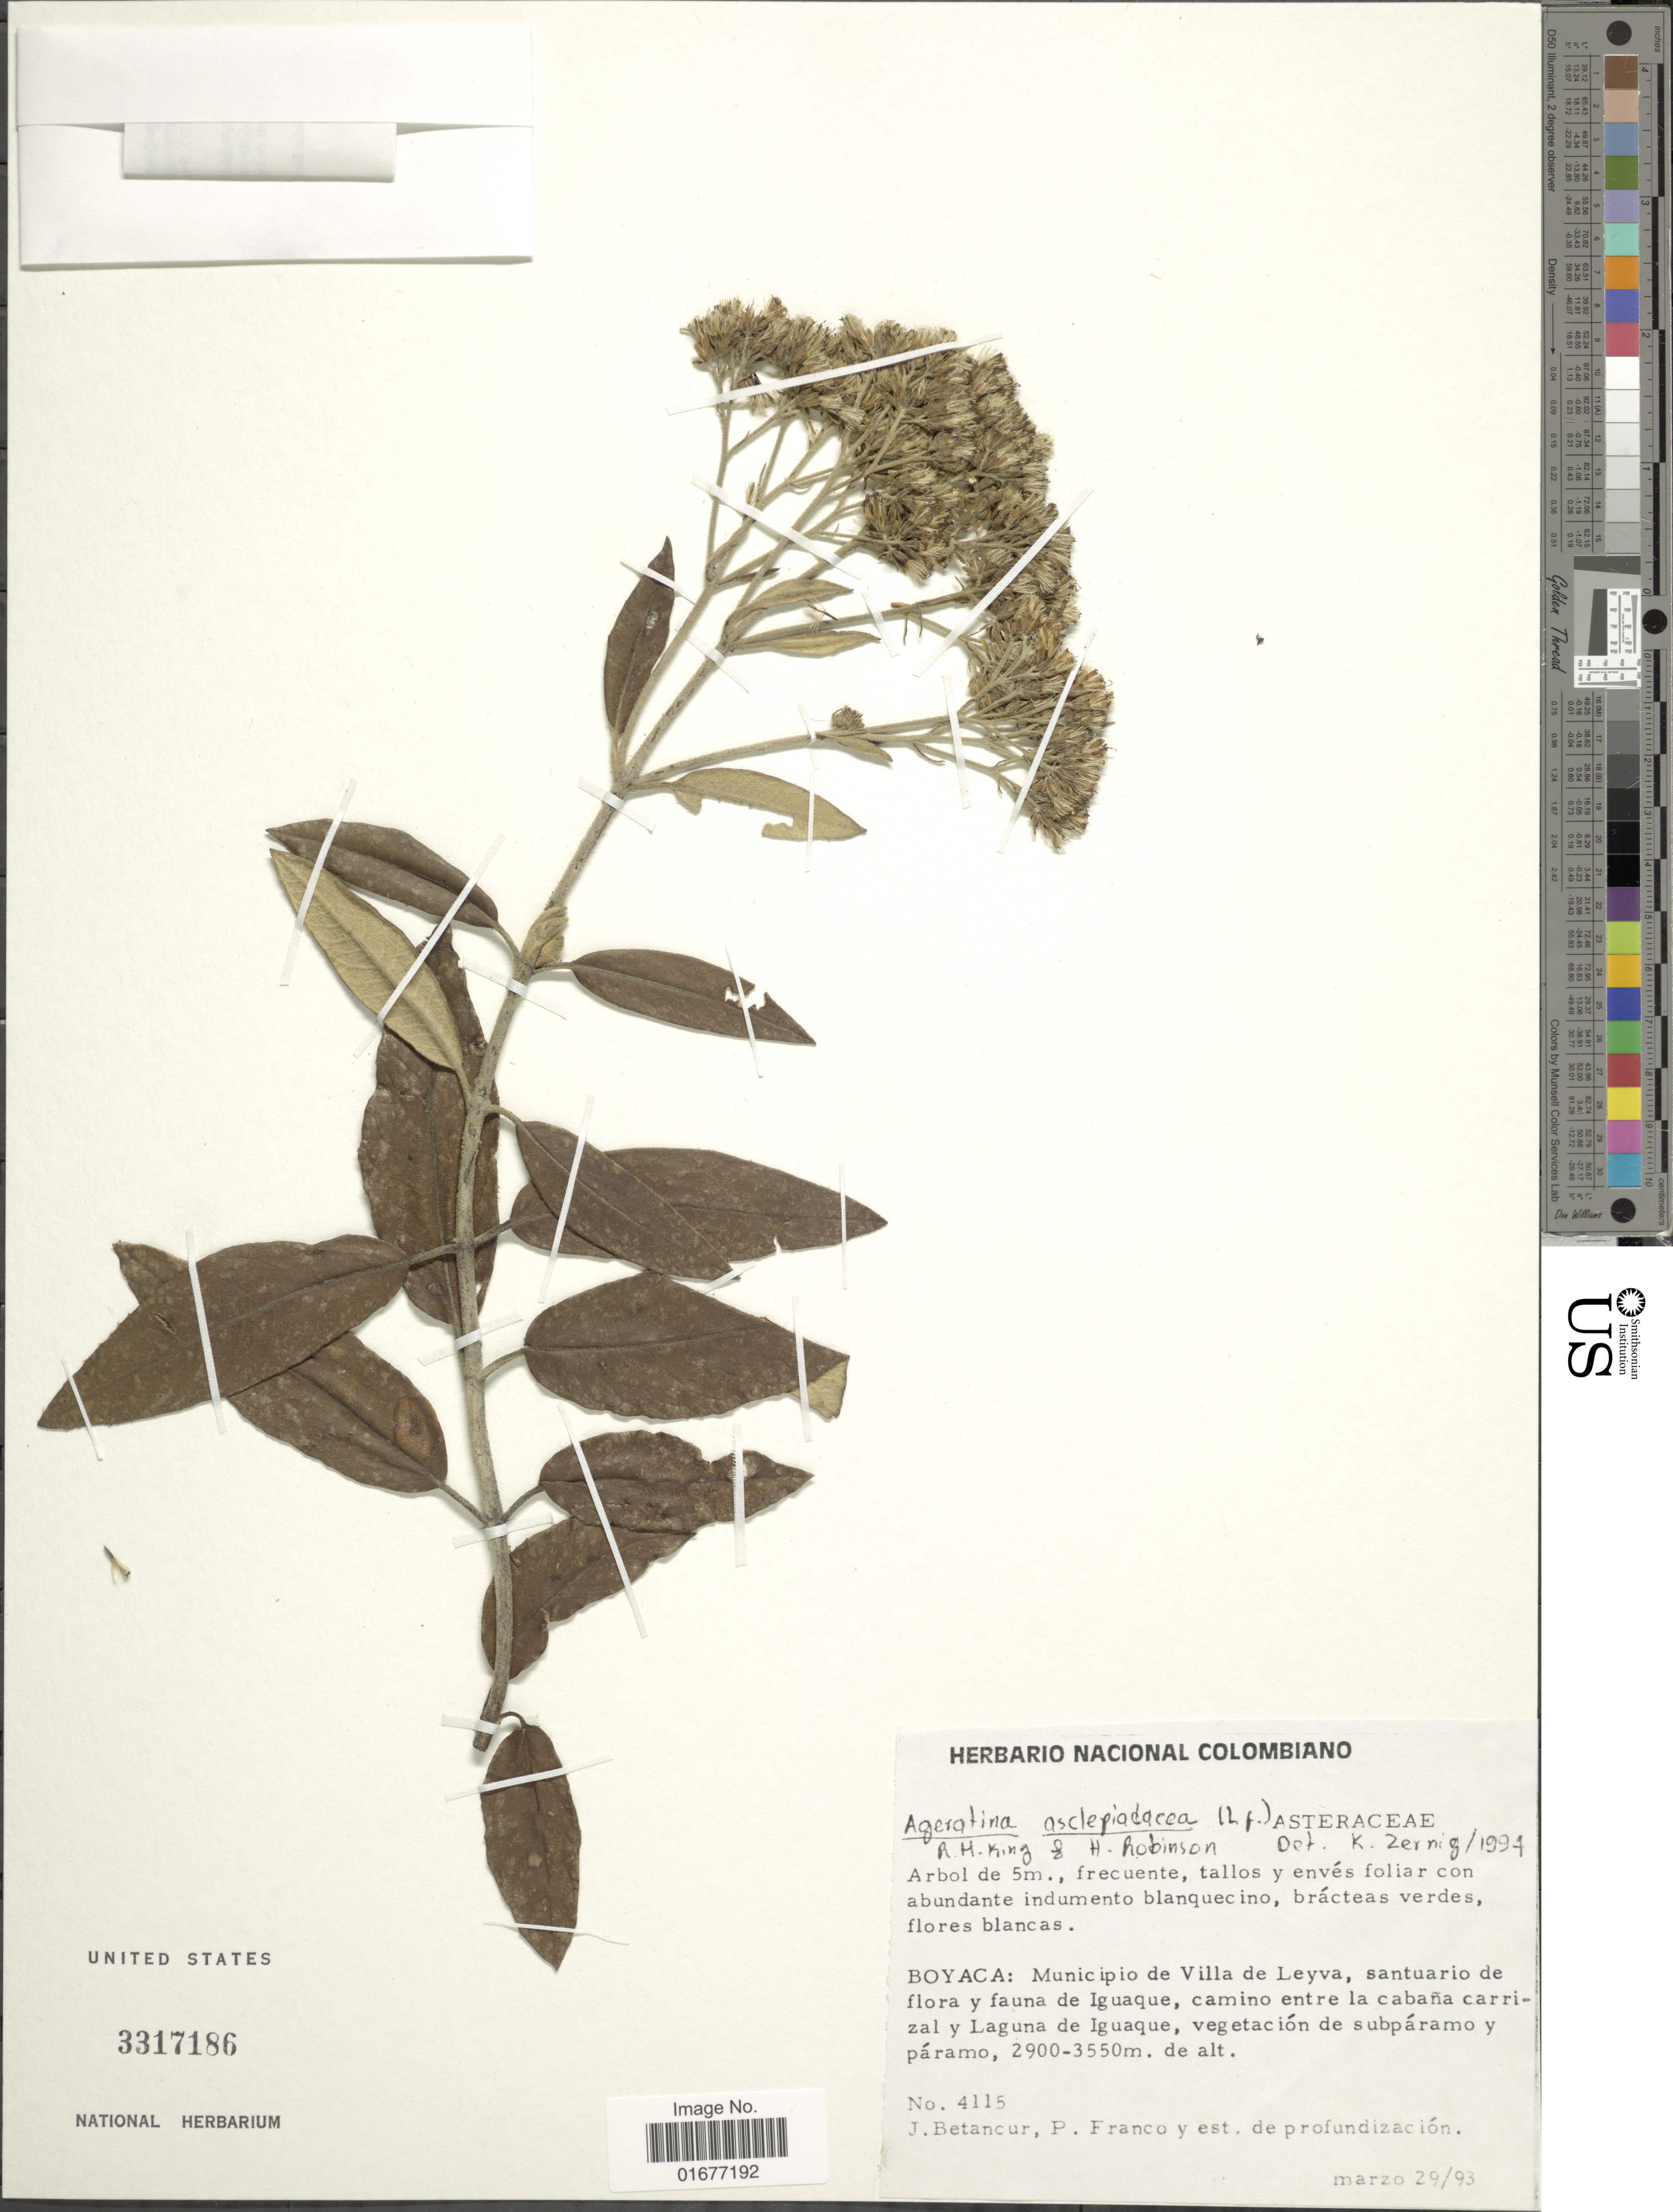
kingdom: Plantae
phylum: Tracheophyta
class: Magnoliopsida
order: Asterales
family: Asteraceae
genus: Ageratina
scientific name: Ageratina angustifolia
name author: (Kunth) R.M. King & H. Rob.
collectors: J. Betancur, P. Franco & Estudiantes de Profundizacion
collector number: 4115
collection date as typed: Transcribed d/m/y: 29/3/93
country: Colombia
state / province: Boyacá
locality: Municipio de Villa de Leyva, santuario de flora y fauna de Iguaque, camino entre la cabana carrizal y Laguna de Iguaque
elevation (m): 2900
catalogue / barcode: US 3317186